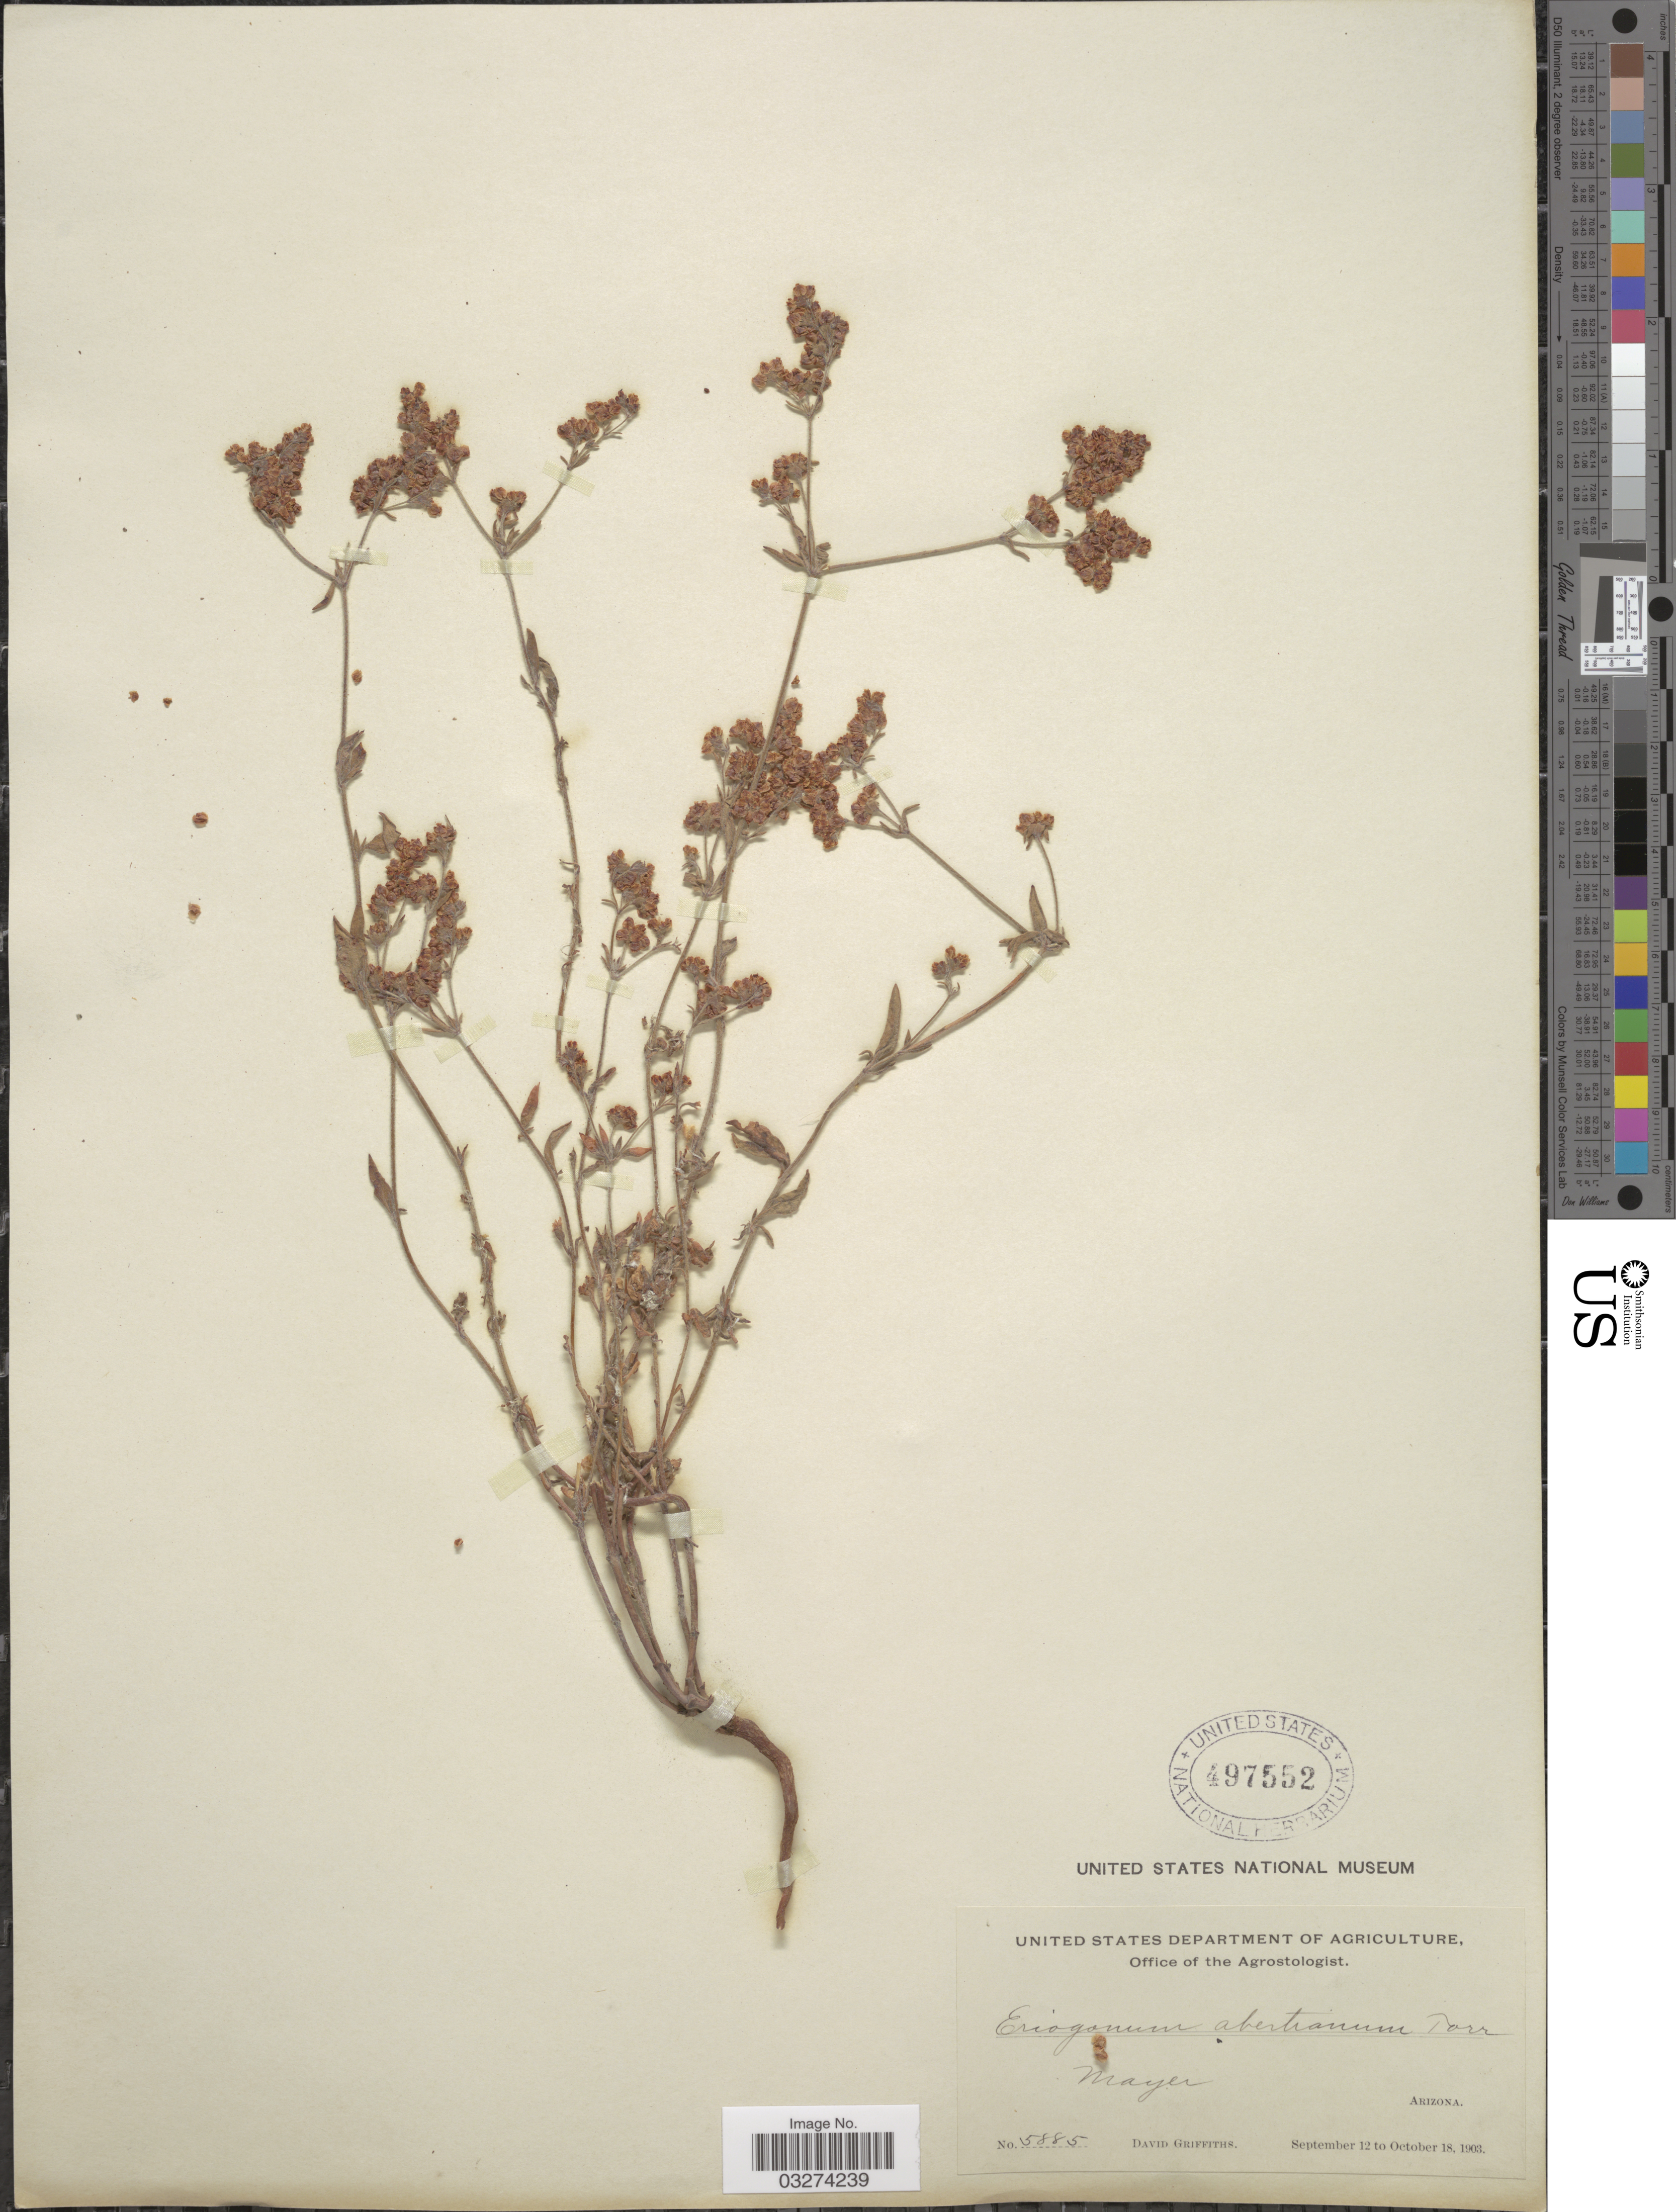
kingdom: Plantae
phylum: Tracheophyta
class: Magnoliopsida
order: Caryophyllales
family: Polygonaceae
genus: Eriogonum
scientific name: Eriogonum abertianum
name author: Torr.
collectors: D. Griffiths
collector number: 5885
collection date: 1903-09-12/1903-10-18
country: United States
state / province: Arizona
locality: Mayer.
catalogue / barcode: US 497552